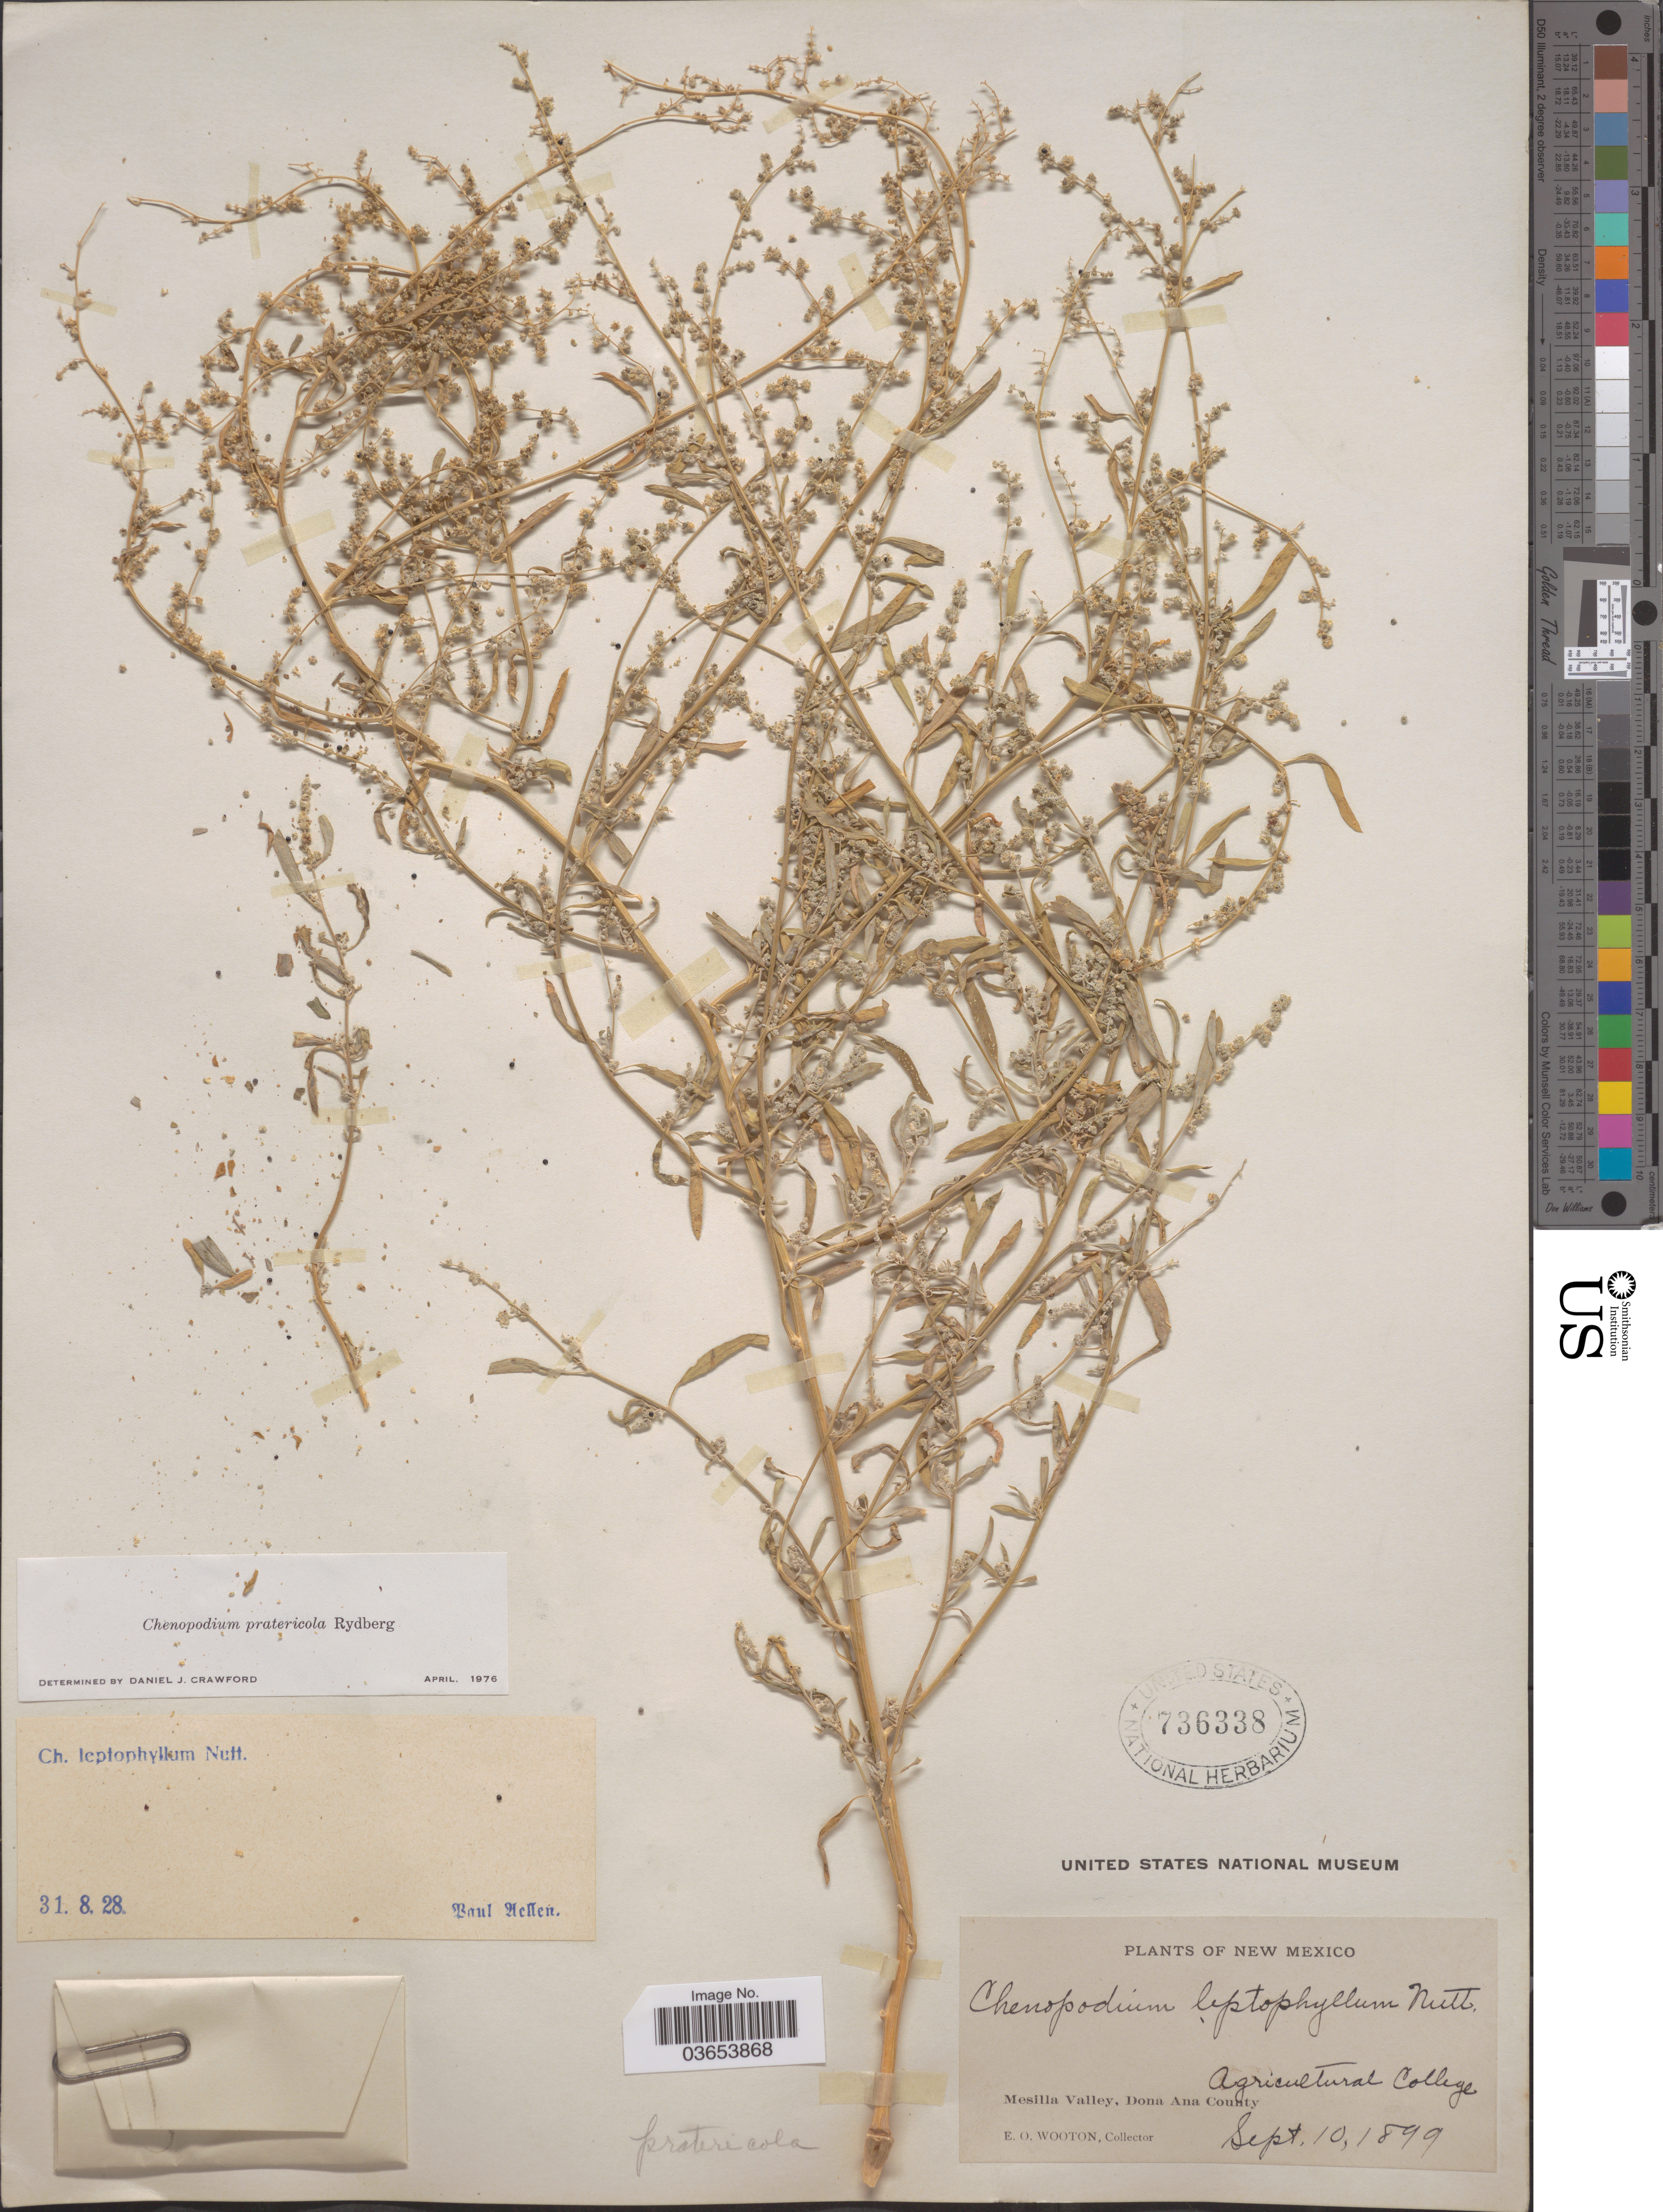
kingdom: Plantae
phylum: Tracheophyta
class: Magnoliopsida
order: Caryophyllales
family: Amaranthaceae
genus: Chenopodium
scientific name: Chenopodium pratericola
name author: Rydb.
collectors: E. O. Wooton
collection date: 1899-09-10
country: United States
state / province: New Mexico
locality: Mesilla Valley, Dona Ana County. Agricultural College.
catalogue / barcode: US 736338